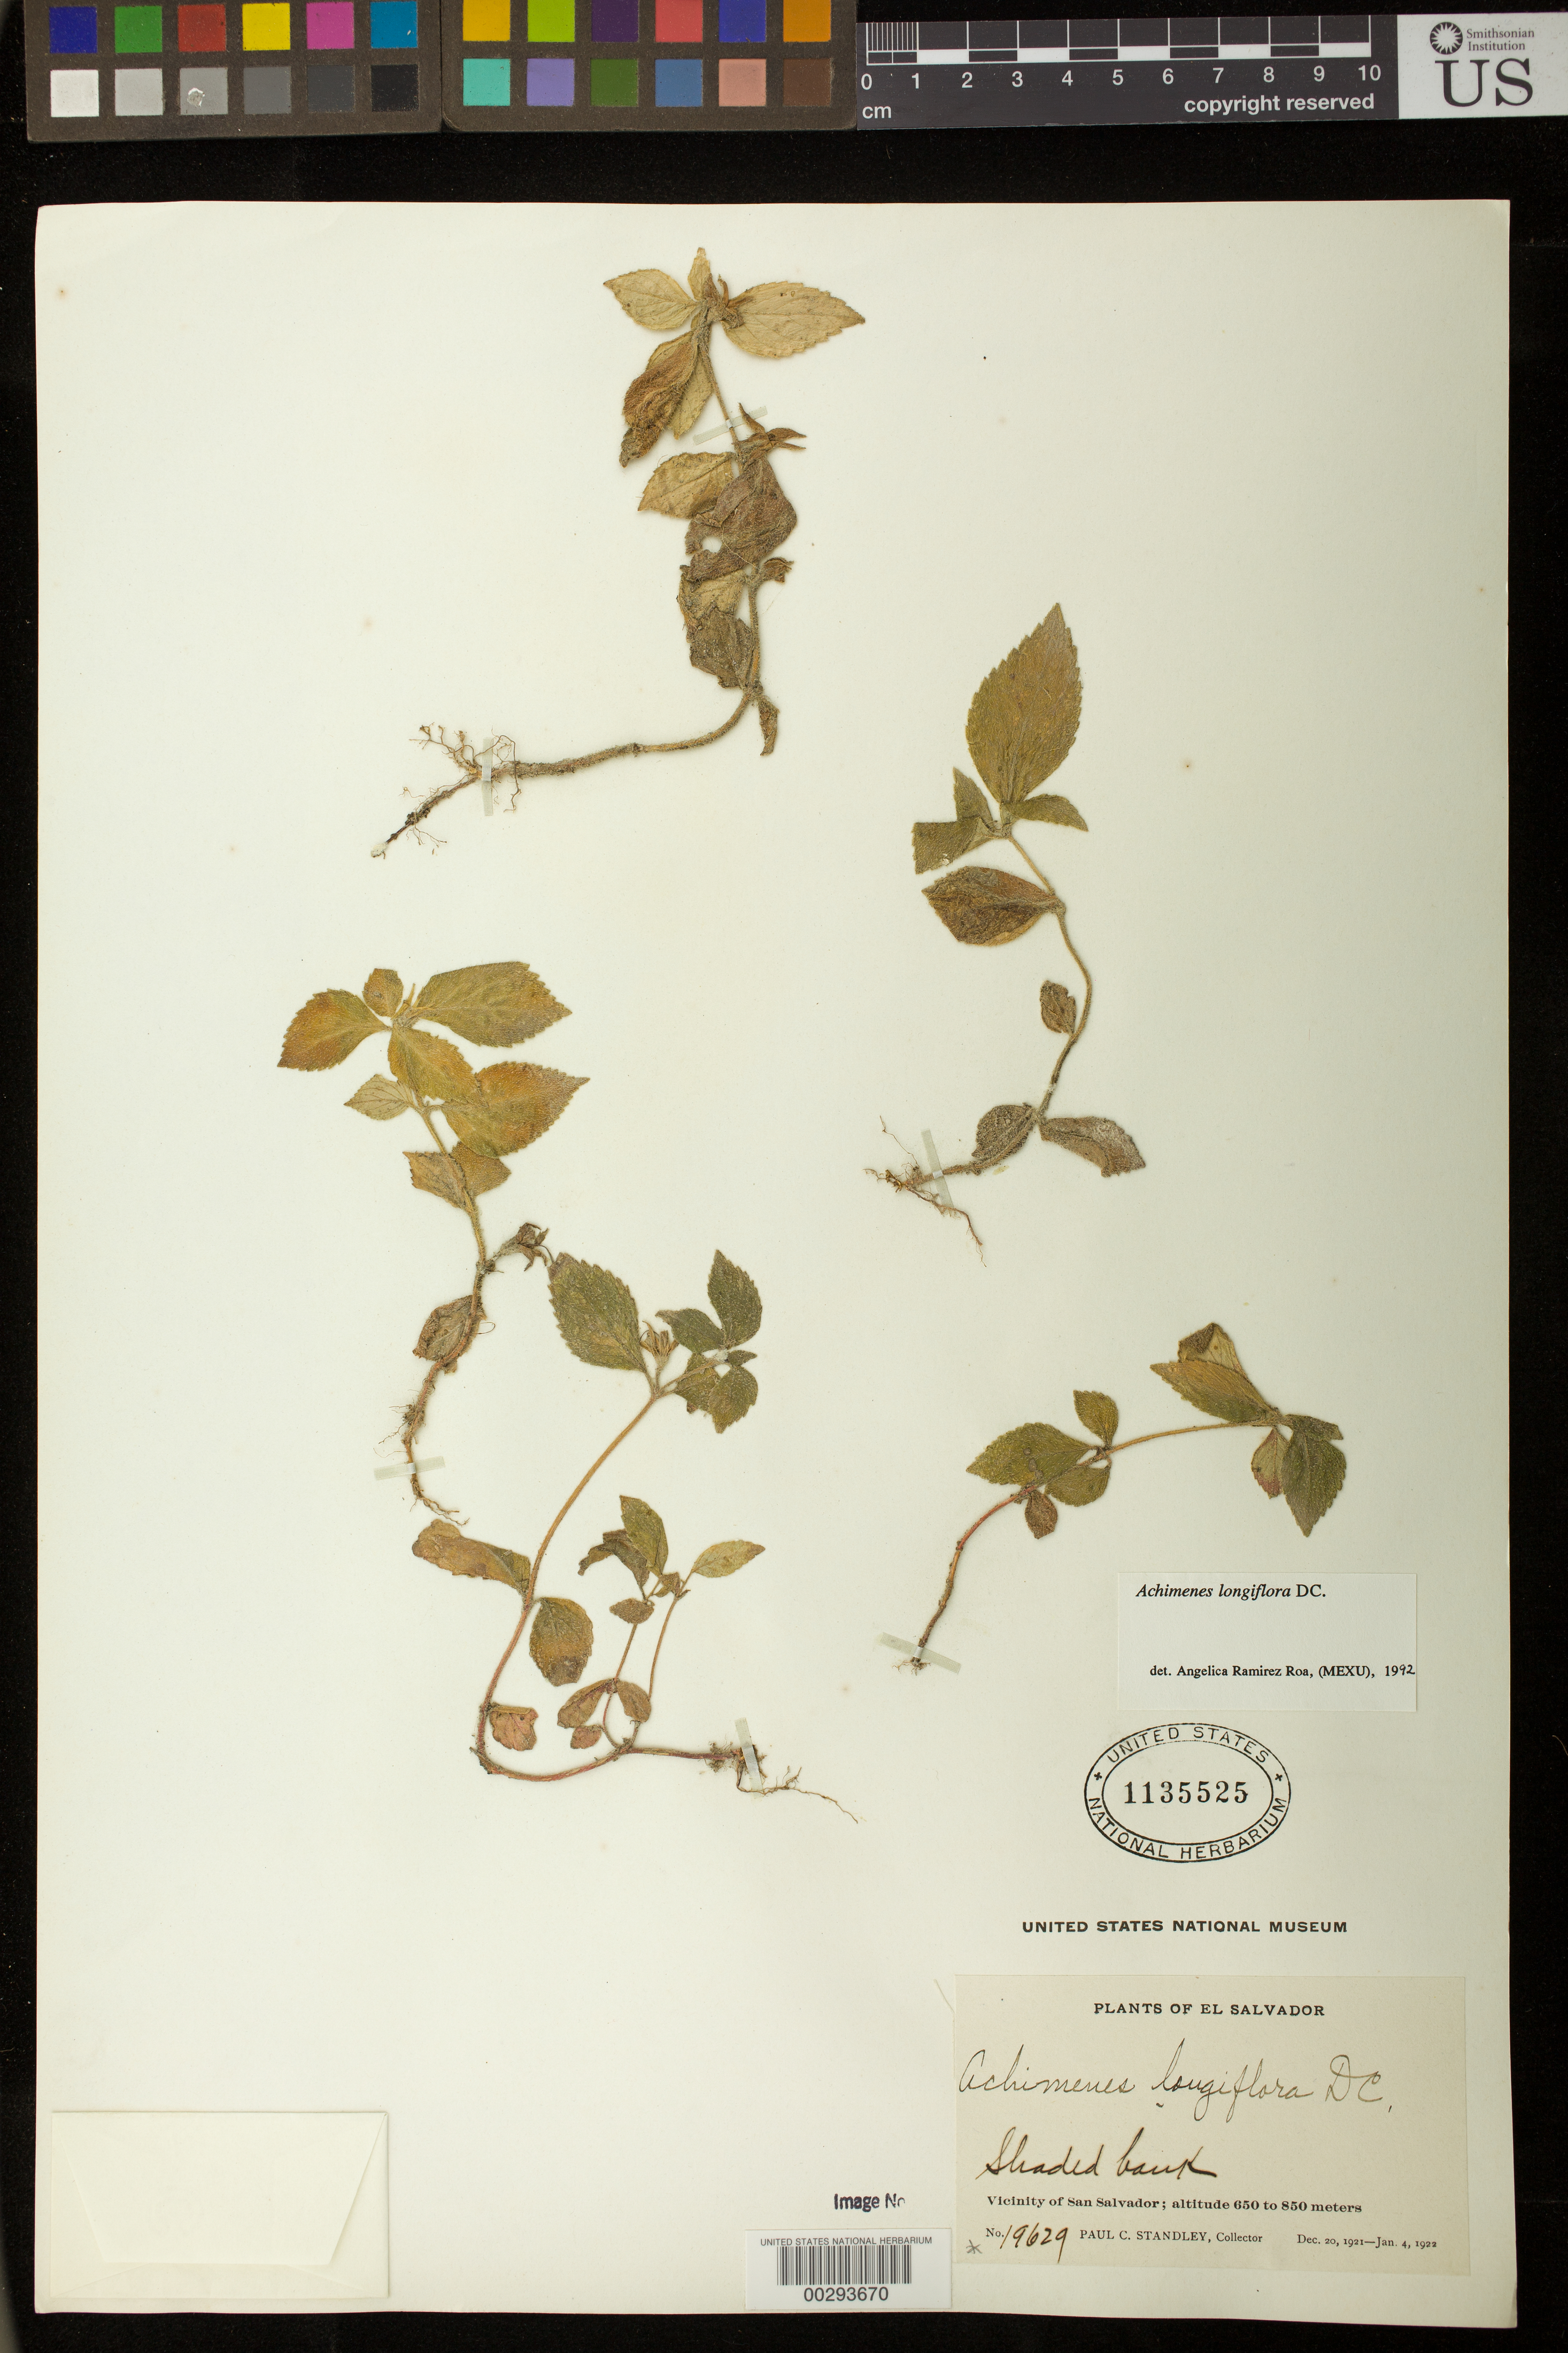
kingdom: Plantae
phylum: Tracheophyta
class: Magnoliopsida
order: Lamiales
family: Gesneriaceae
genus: Achimenes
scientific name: Achimenes longiflora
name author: DC.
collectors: P. C. Standley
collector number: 19629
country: El Salvador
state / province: San Salvador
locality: Vicinity of San Salvador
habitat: Shaded bank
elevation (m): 650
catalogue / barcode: US 1135525